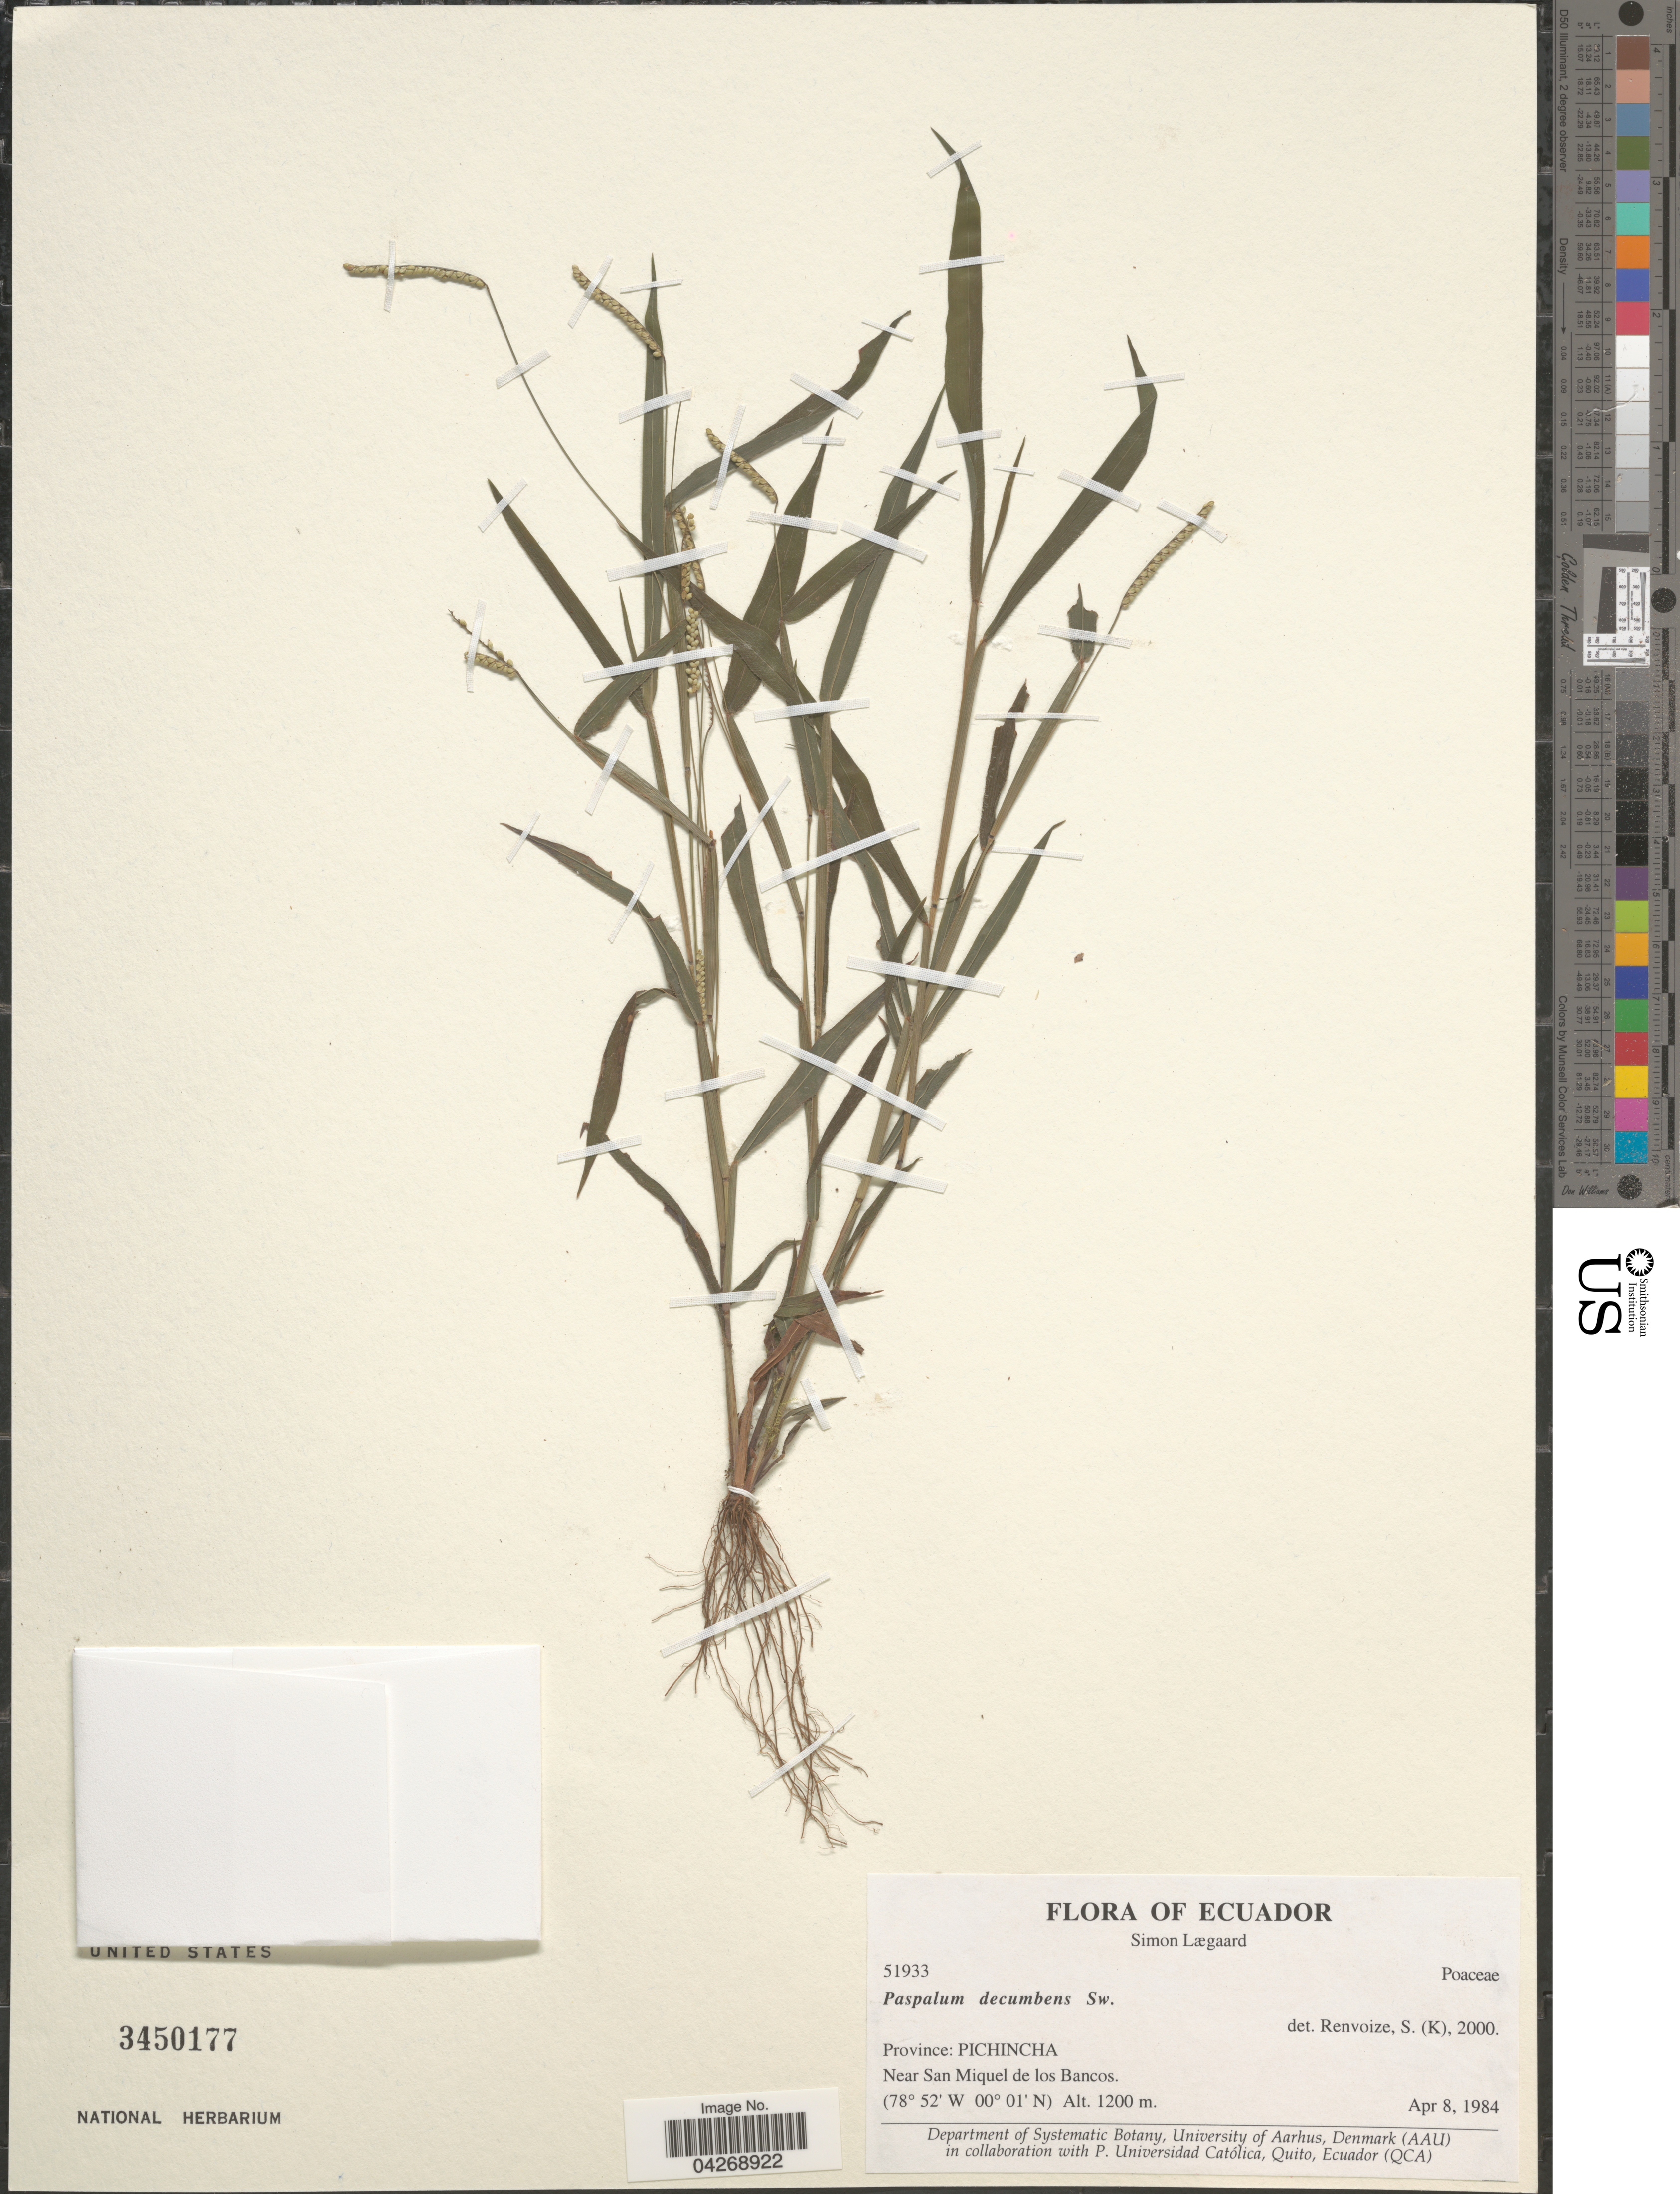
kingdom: Plantae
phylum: Tracheophyta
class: Liliopsida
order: Poales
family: Poaceae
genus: Paspalum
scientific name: Paspalum decumbens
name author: Sw.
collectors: S. Lægaard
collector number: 51933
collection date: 1984-04-08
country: Ecuador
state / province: Pichincha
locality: Near San Miquel de los Bancos.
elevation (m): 1200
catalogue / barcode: US 3450177